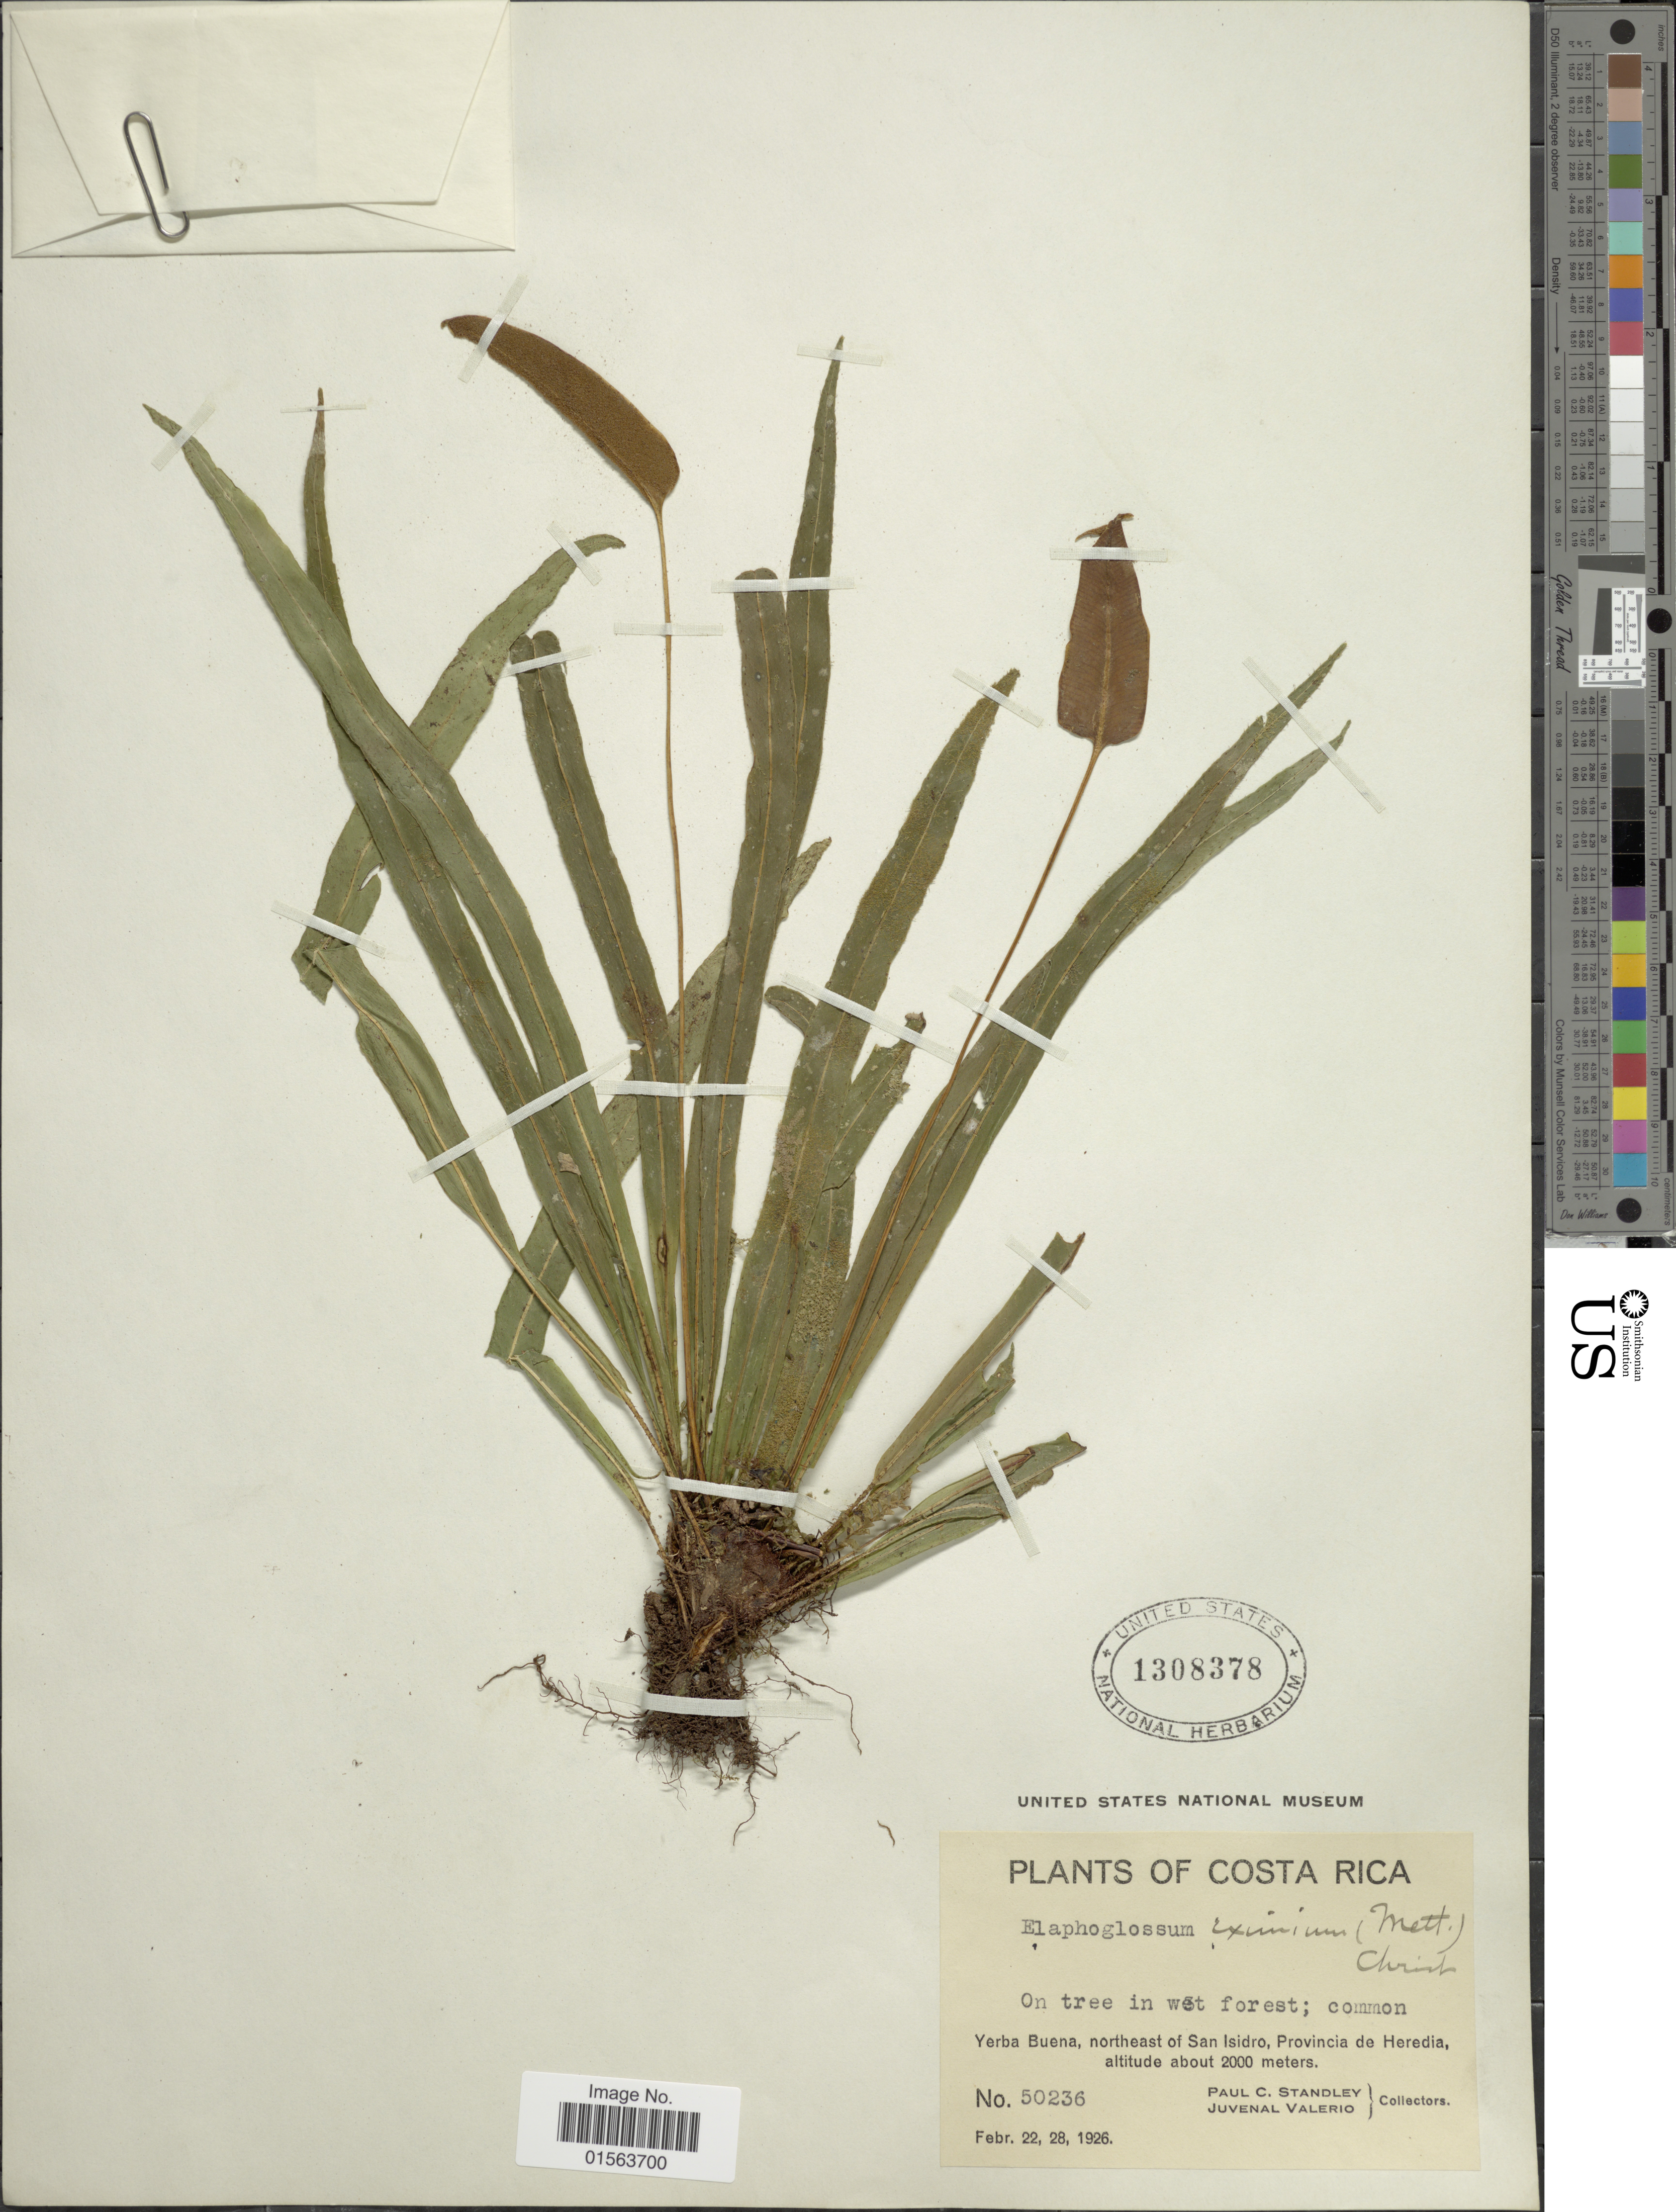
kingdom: Plantae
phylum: Tracheophyta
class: Polypodiopsida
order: Polypodiales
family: Dryopteridaceae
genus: Elaphoglossum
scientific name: Elaphoglossum eximium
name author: (Mett.) Christ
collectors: P. C. Standley & J. Valerio R.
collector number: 50236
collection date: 1926-02-22/1926-02-28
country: Costa Rica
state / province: Heredia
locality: Yerba Buena, noetheast of San Isidro, Provincia de Heredia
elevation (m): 2000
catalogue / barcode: US 1308378